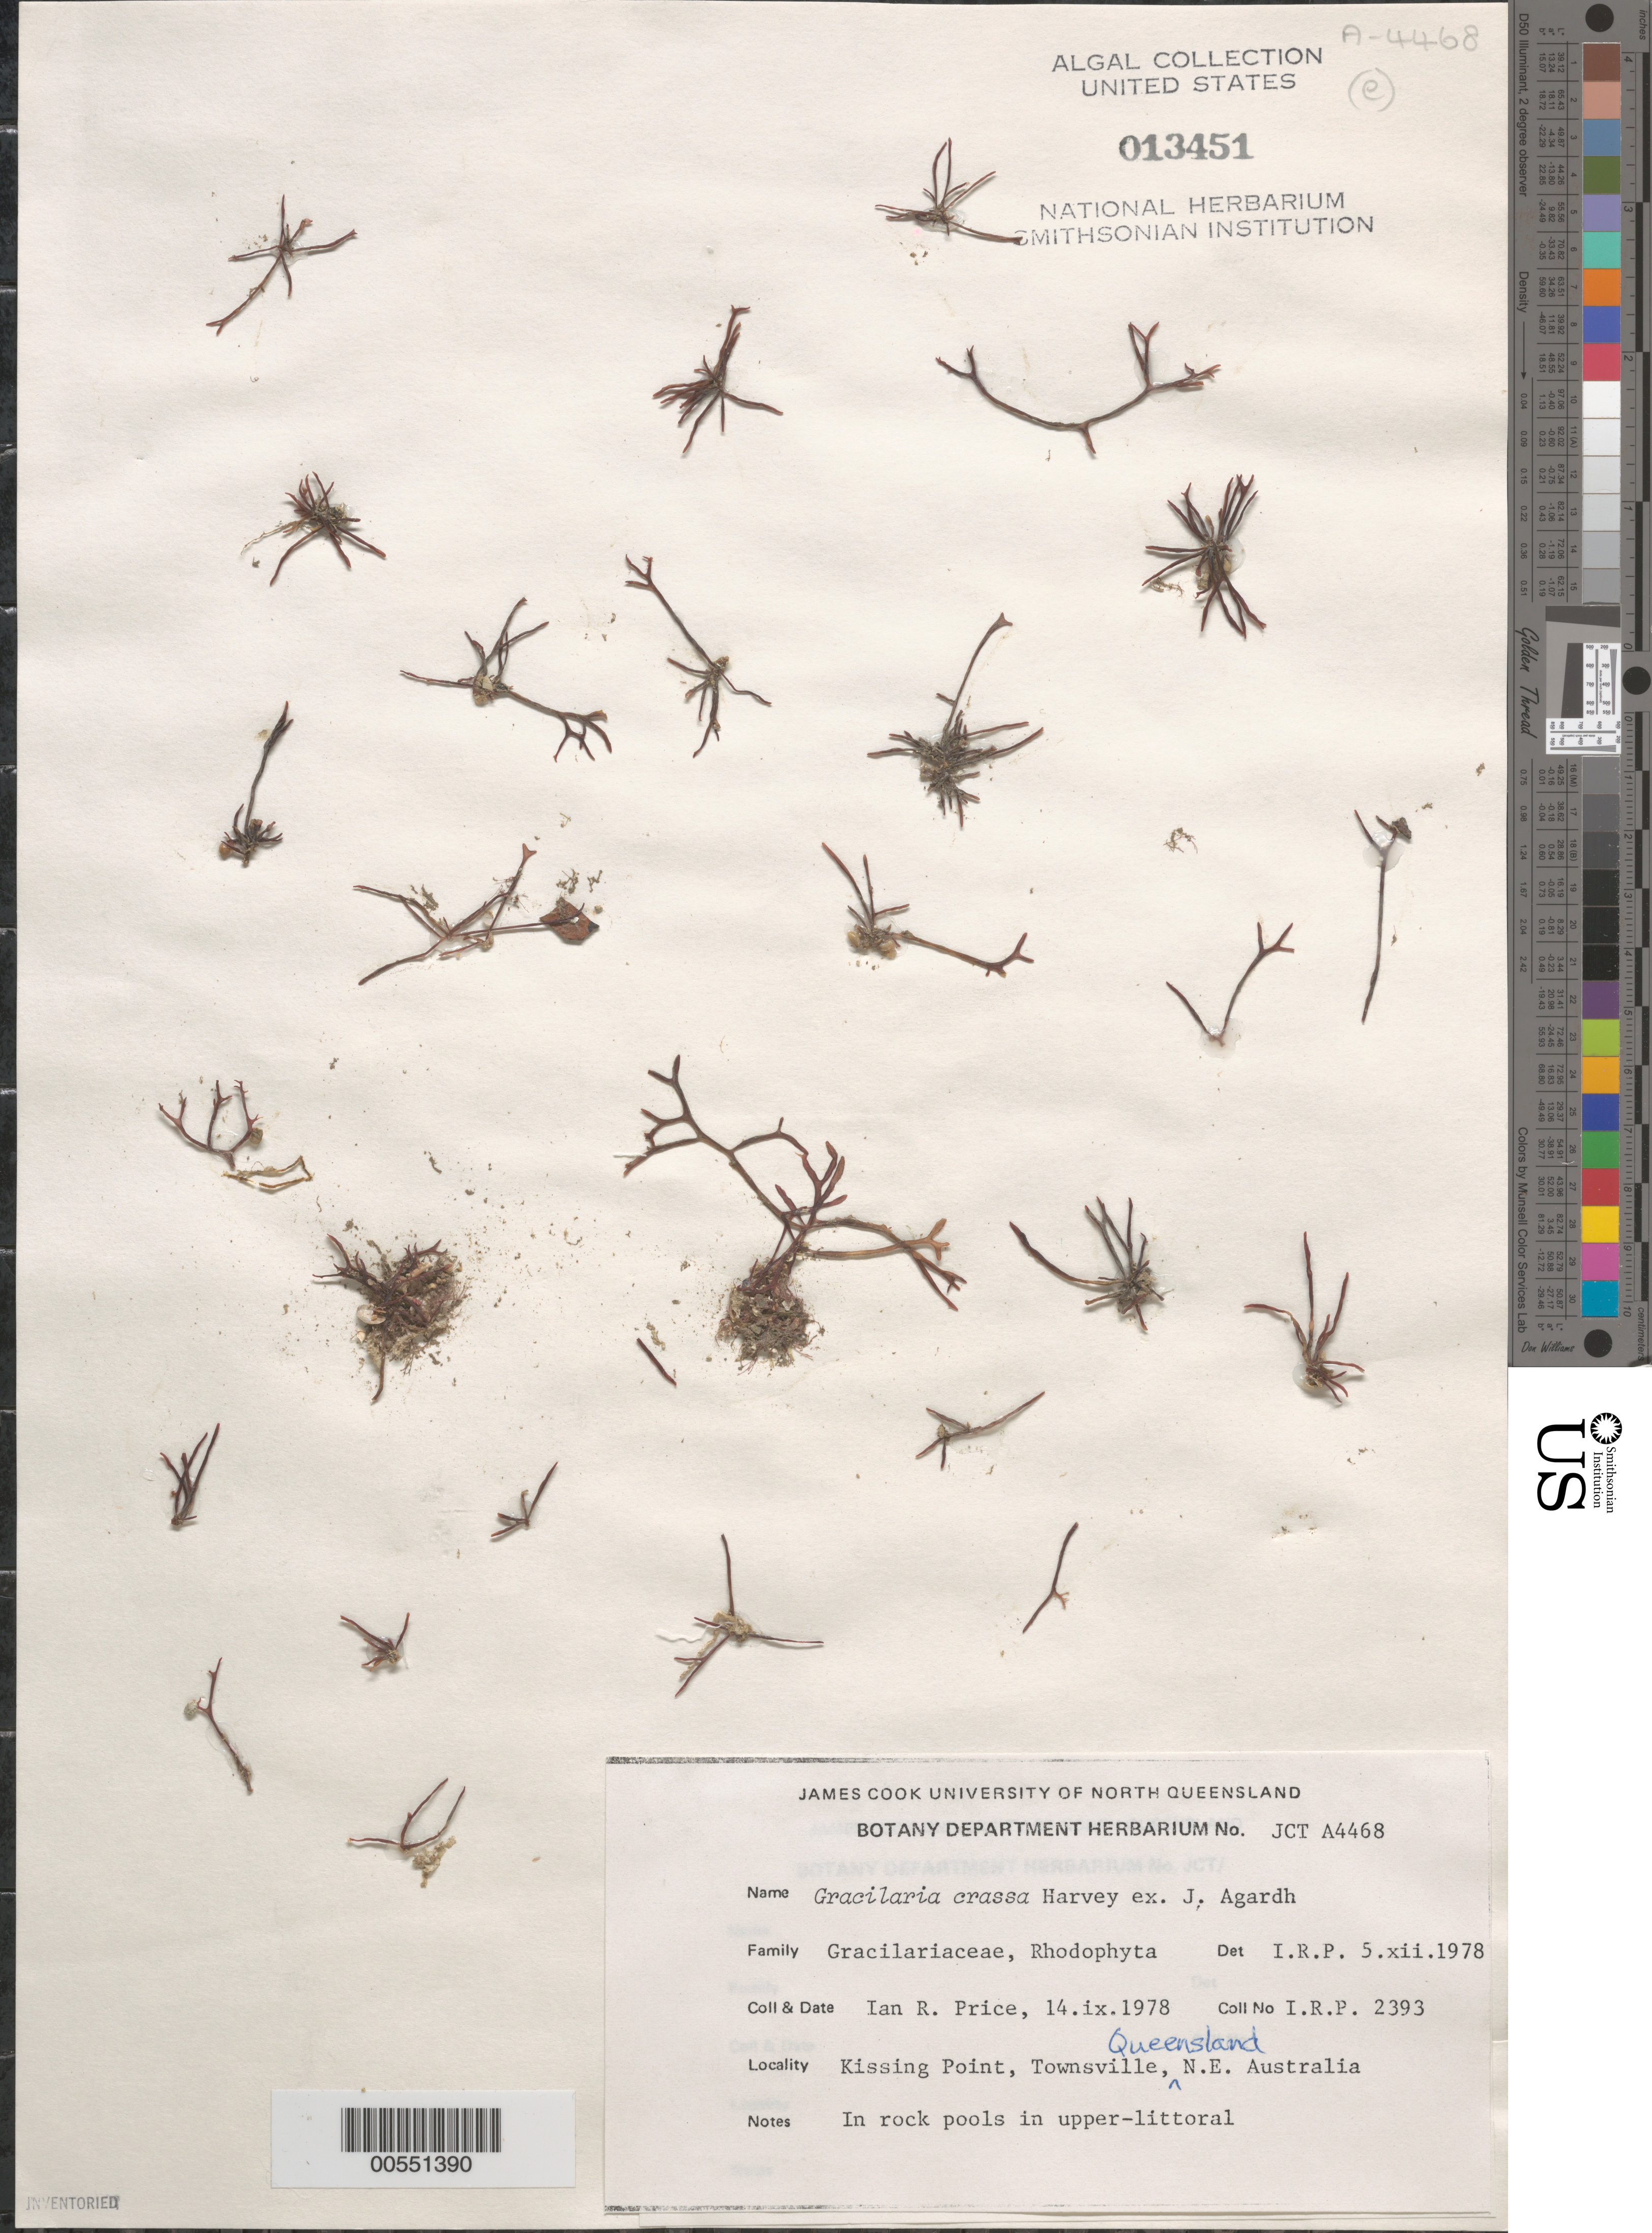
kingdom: Plantae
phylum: Rhodophyta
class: Florideophyceae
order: Gracilariales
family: Gracilariaceae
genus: Gracilaria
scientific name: Gracilaria canaliculata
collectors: I. Price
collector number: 2393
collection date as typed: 14 Sep 1978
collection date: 1978-09-14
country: Australia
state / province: Queensland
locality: Kissing Point, Townsville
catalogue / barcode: US 13451